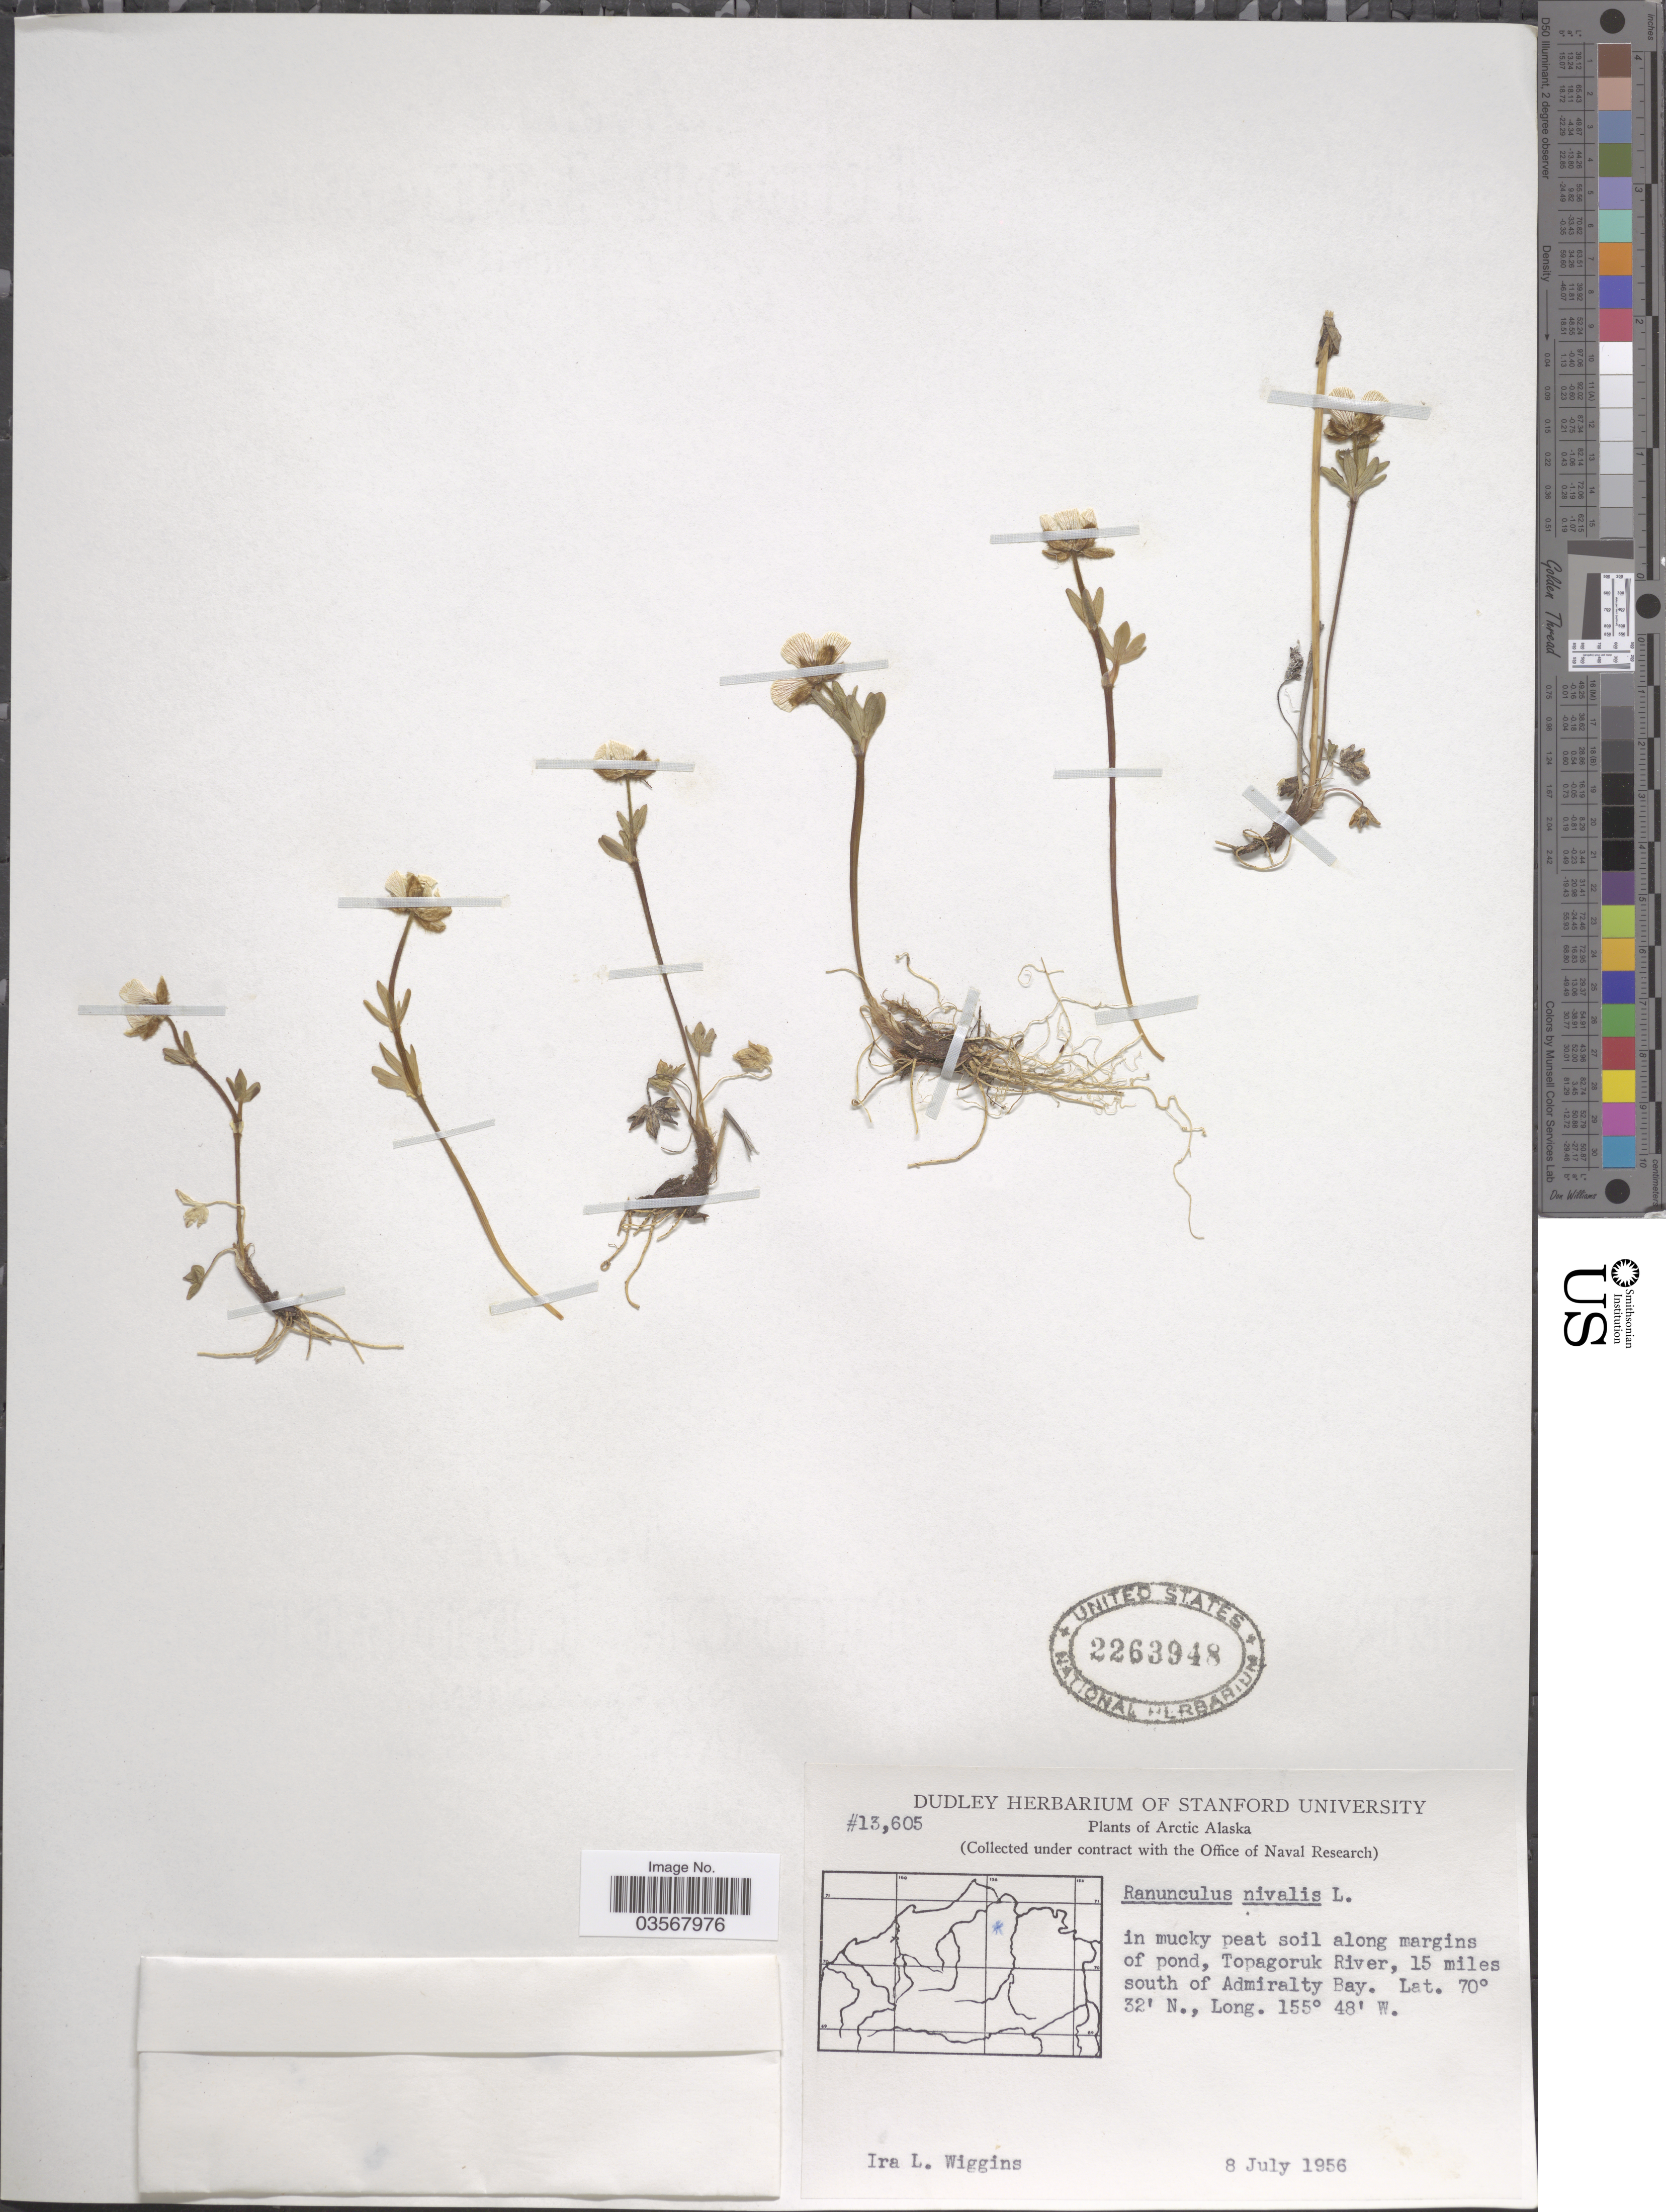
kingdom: Plantae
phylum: Tracheophyta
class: Magnoliopsida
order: Ranunculales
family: Ranunculaceae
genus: Ranunculus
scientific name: Ranunculus nivalis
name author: L.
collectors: I. L. Wiggins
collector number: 13605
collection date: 1956-07-08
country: United States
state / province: Alaska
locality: Arctic Alaska. Topagoruk River, 15 miles south of Admiralty Bay.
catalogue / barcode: US 2263948